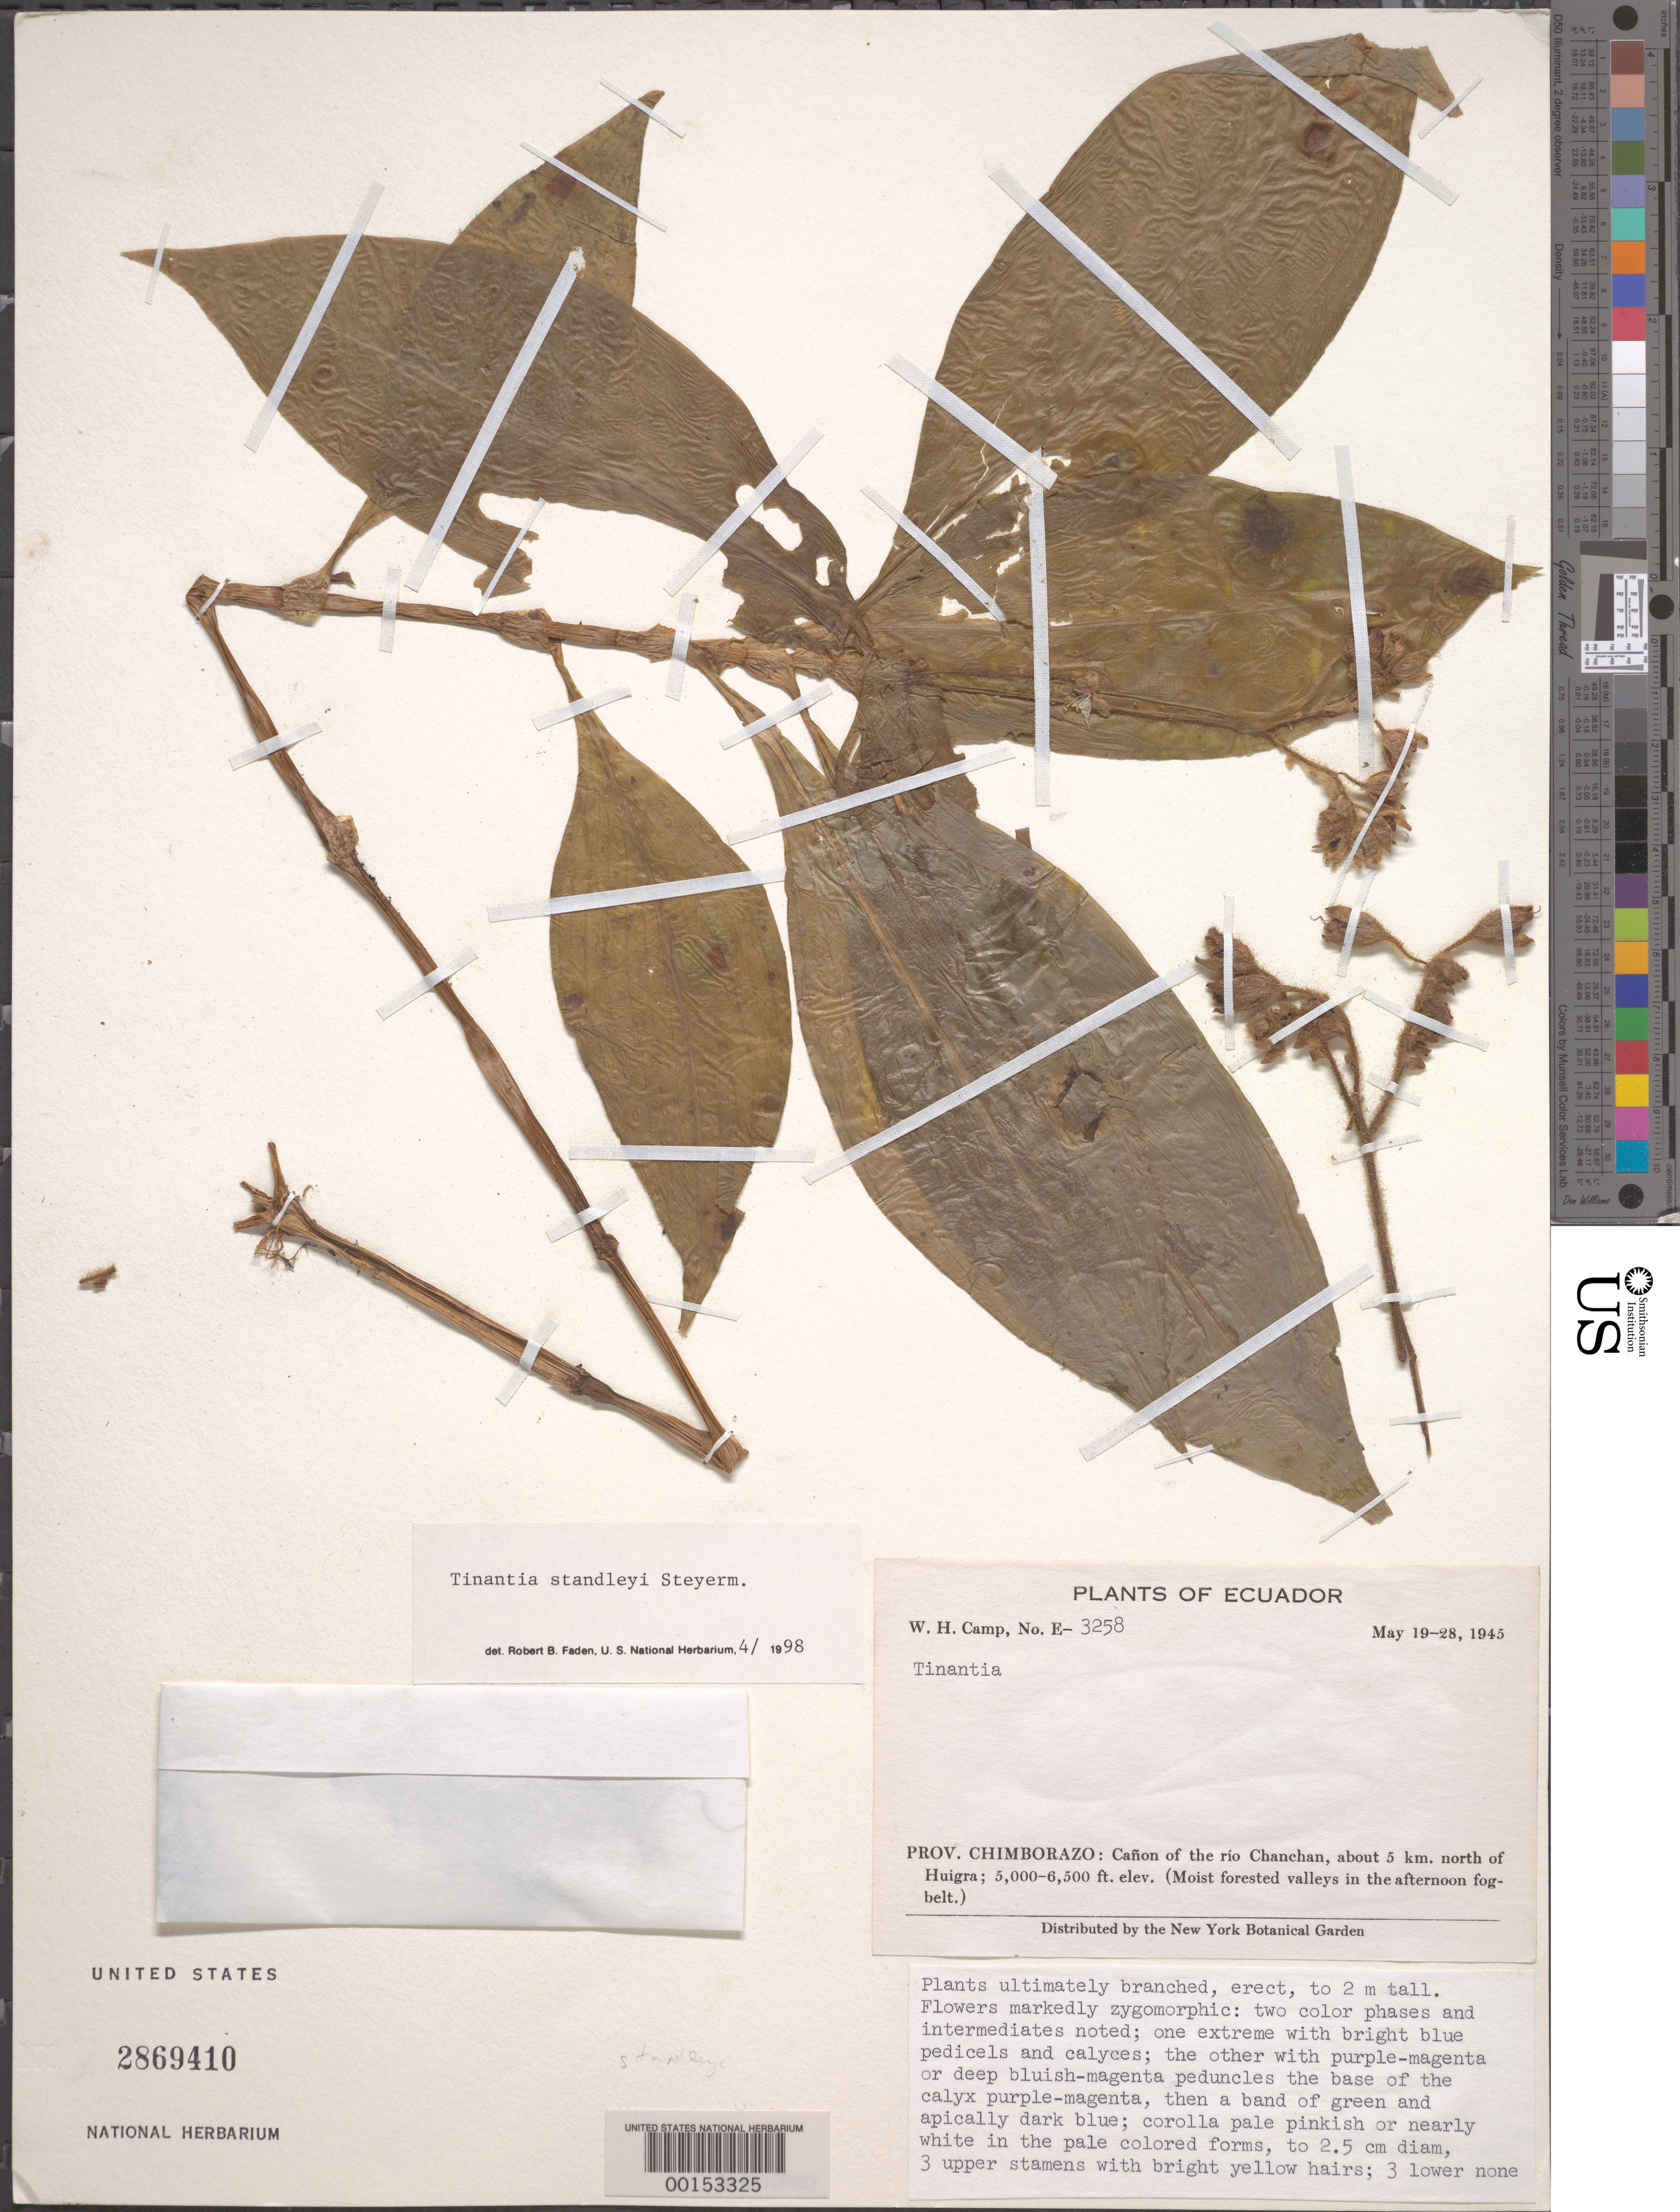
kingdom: Plantae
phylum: Tracheophyta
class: Liliopsida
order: Commelinales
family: Commelinaceae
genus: Tinantia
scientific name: Tinantia standleyi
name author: Steyerm.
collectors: W. H. Camp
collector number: E-3258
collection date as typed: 19 May 1945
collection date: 1945-05-19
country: Ecuador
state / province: Chimborazo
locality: Canon of the Rio Chanchan, N of Huigra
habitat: Moist, forested valley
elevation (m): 1525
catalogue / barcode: US 2869410